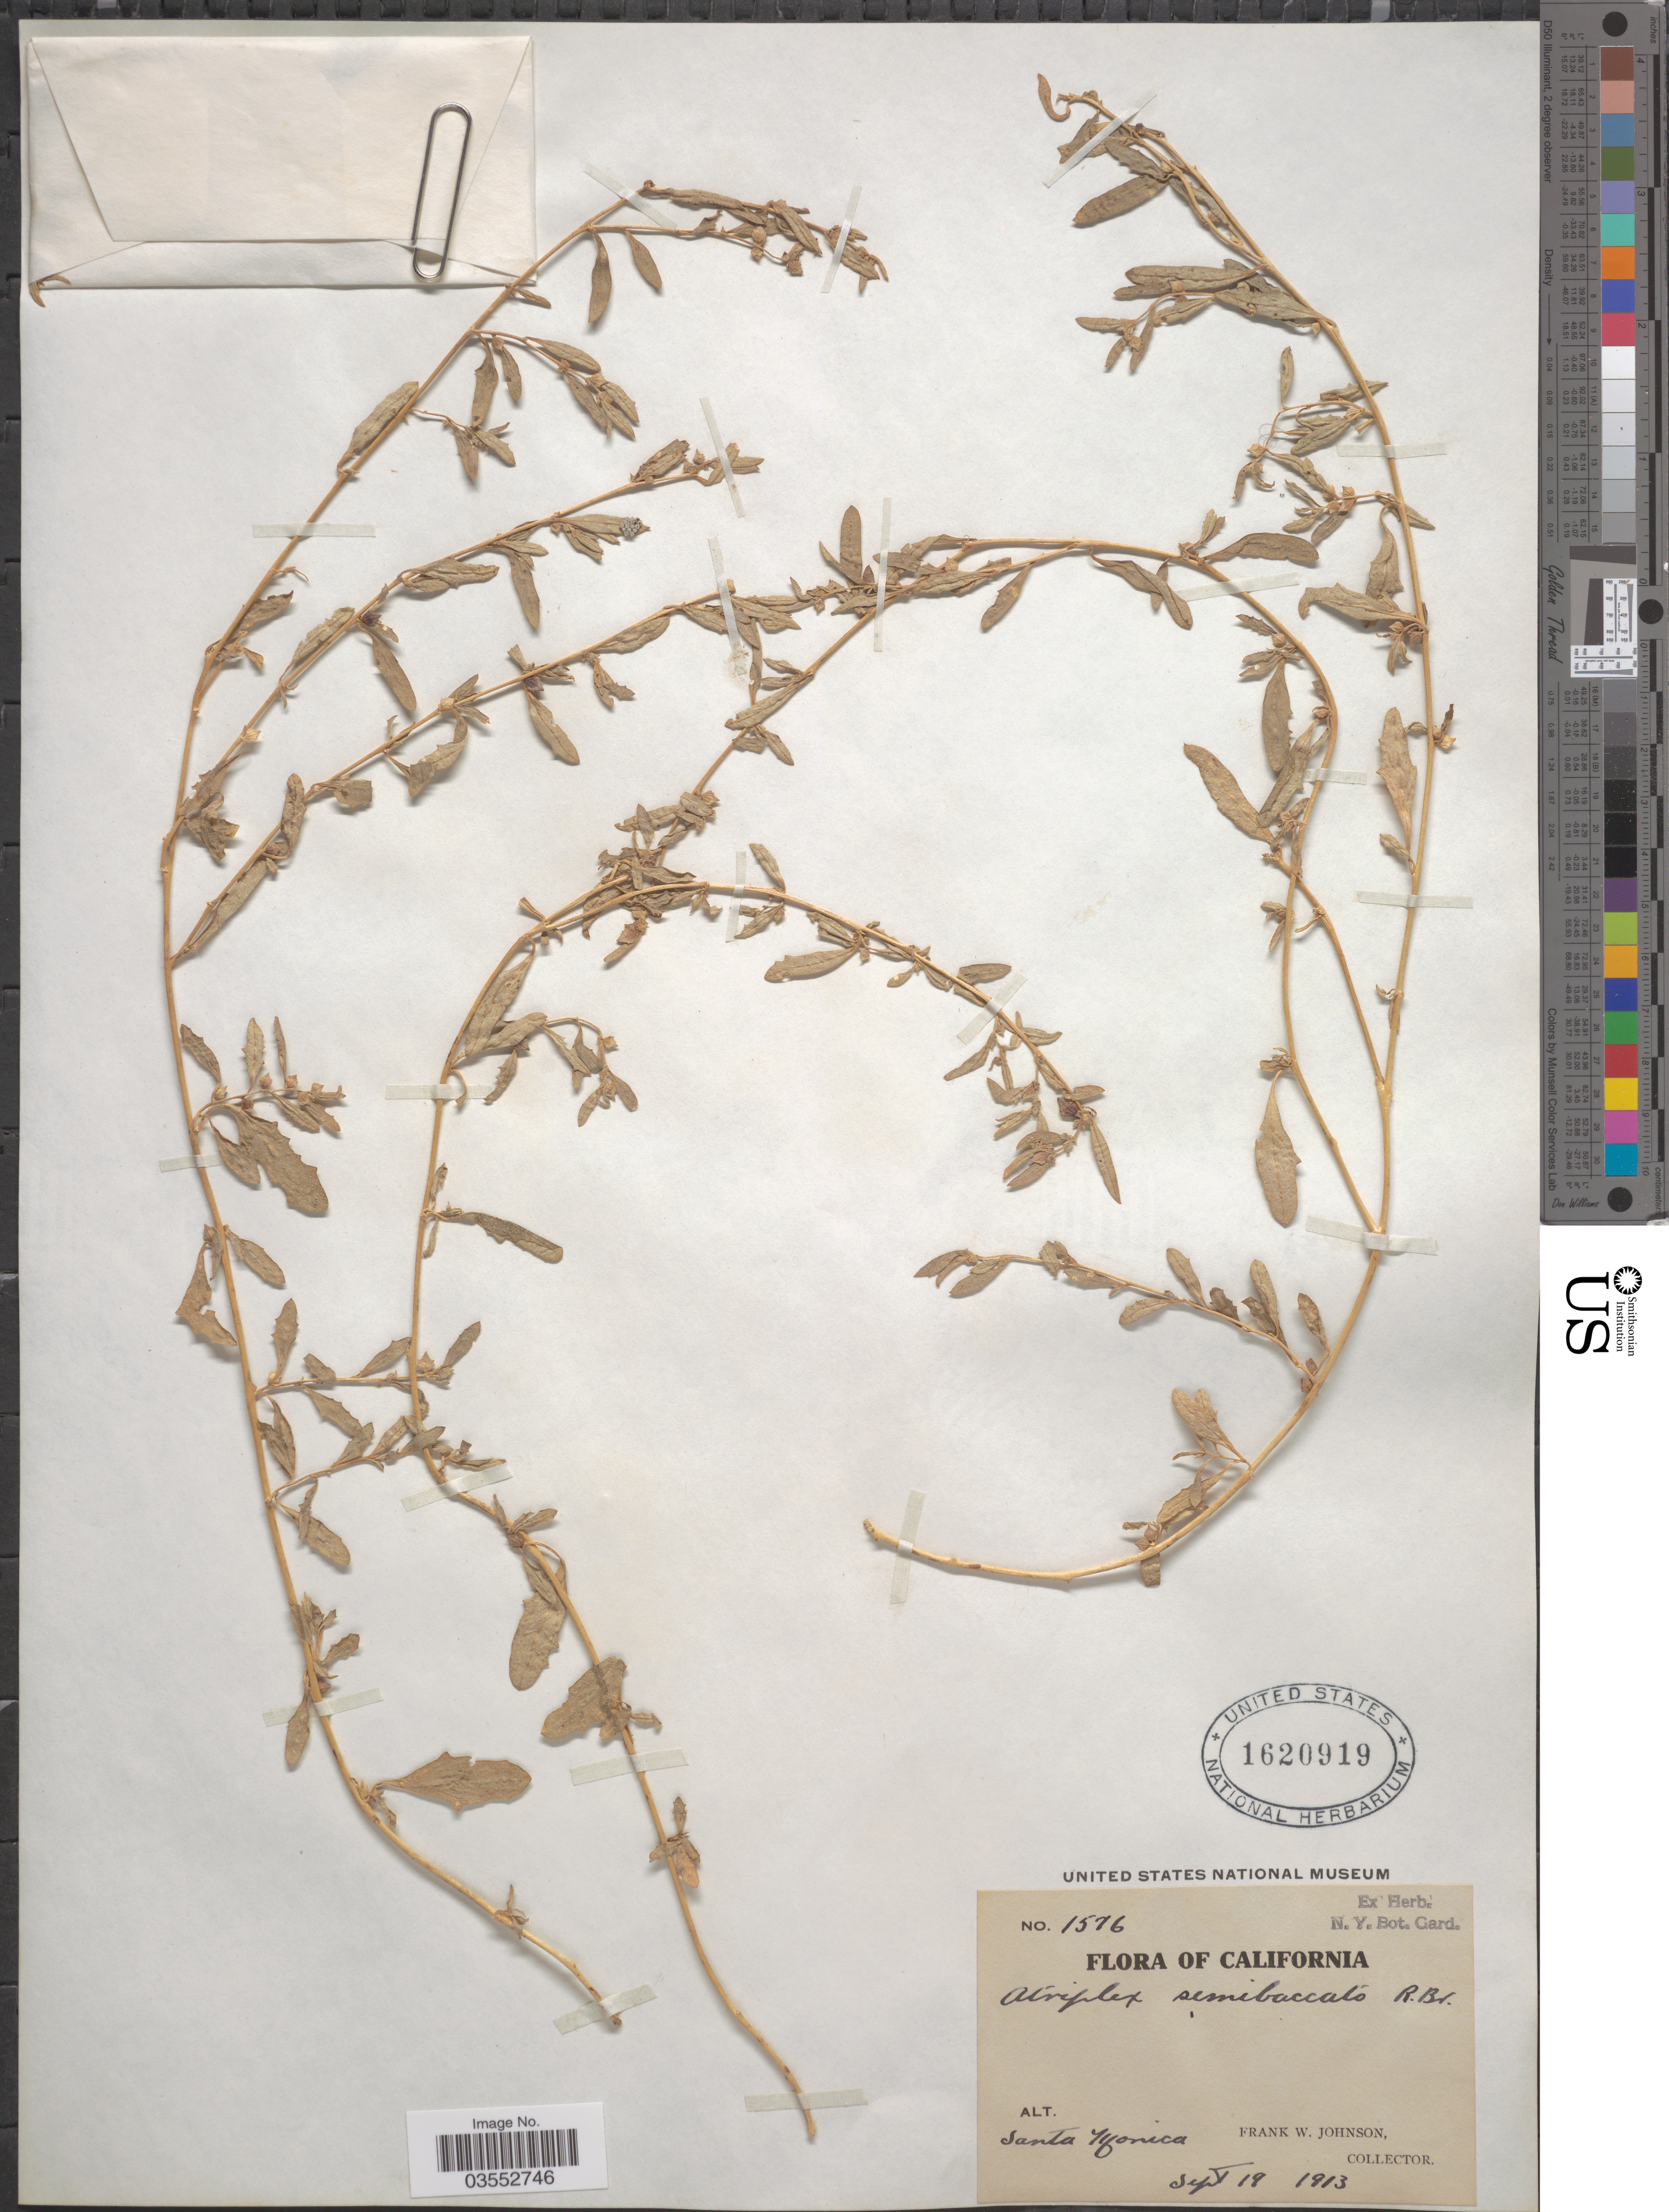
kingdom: Plantae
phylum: Tracheophyta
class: Magnoliopsida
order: Caryophyllales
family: Amaranthaceae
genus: Atriplex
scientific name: Atriplex semibaccata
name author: R. Br.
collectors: F. W. Johnson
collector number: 1576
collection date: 1913-09-19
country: United States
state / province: California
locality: Anta Monica.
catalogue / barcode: US 1620919